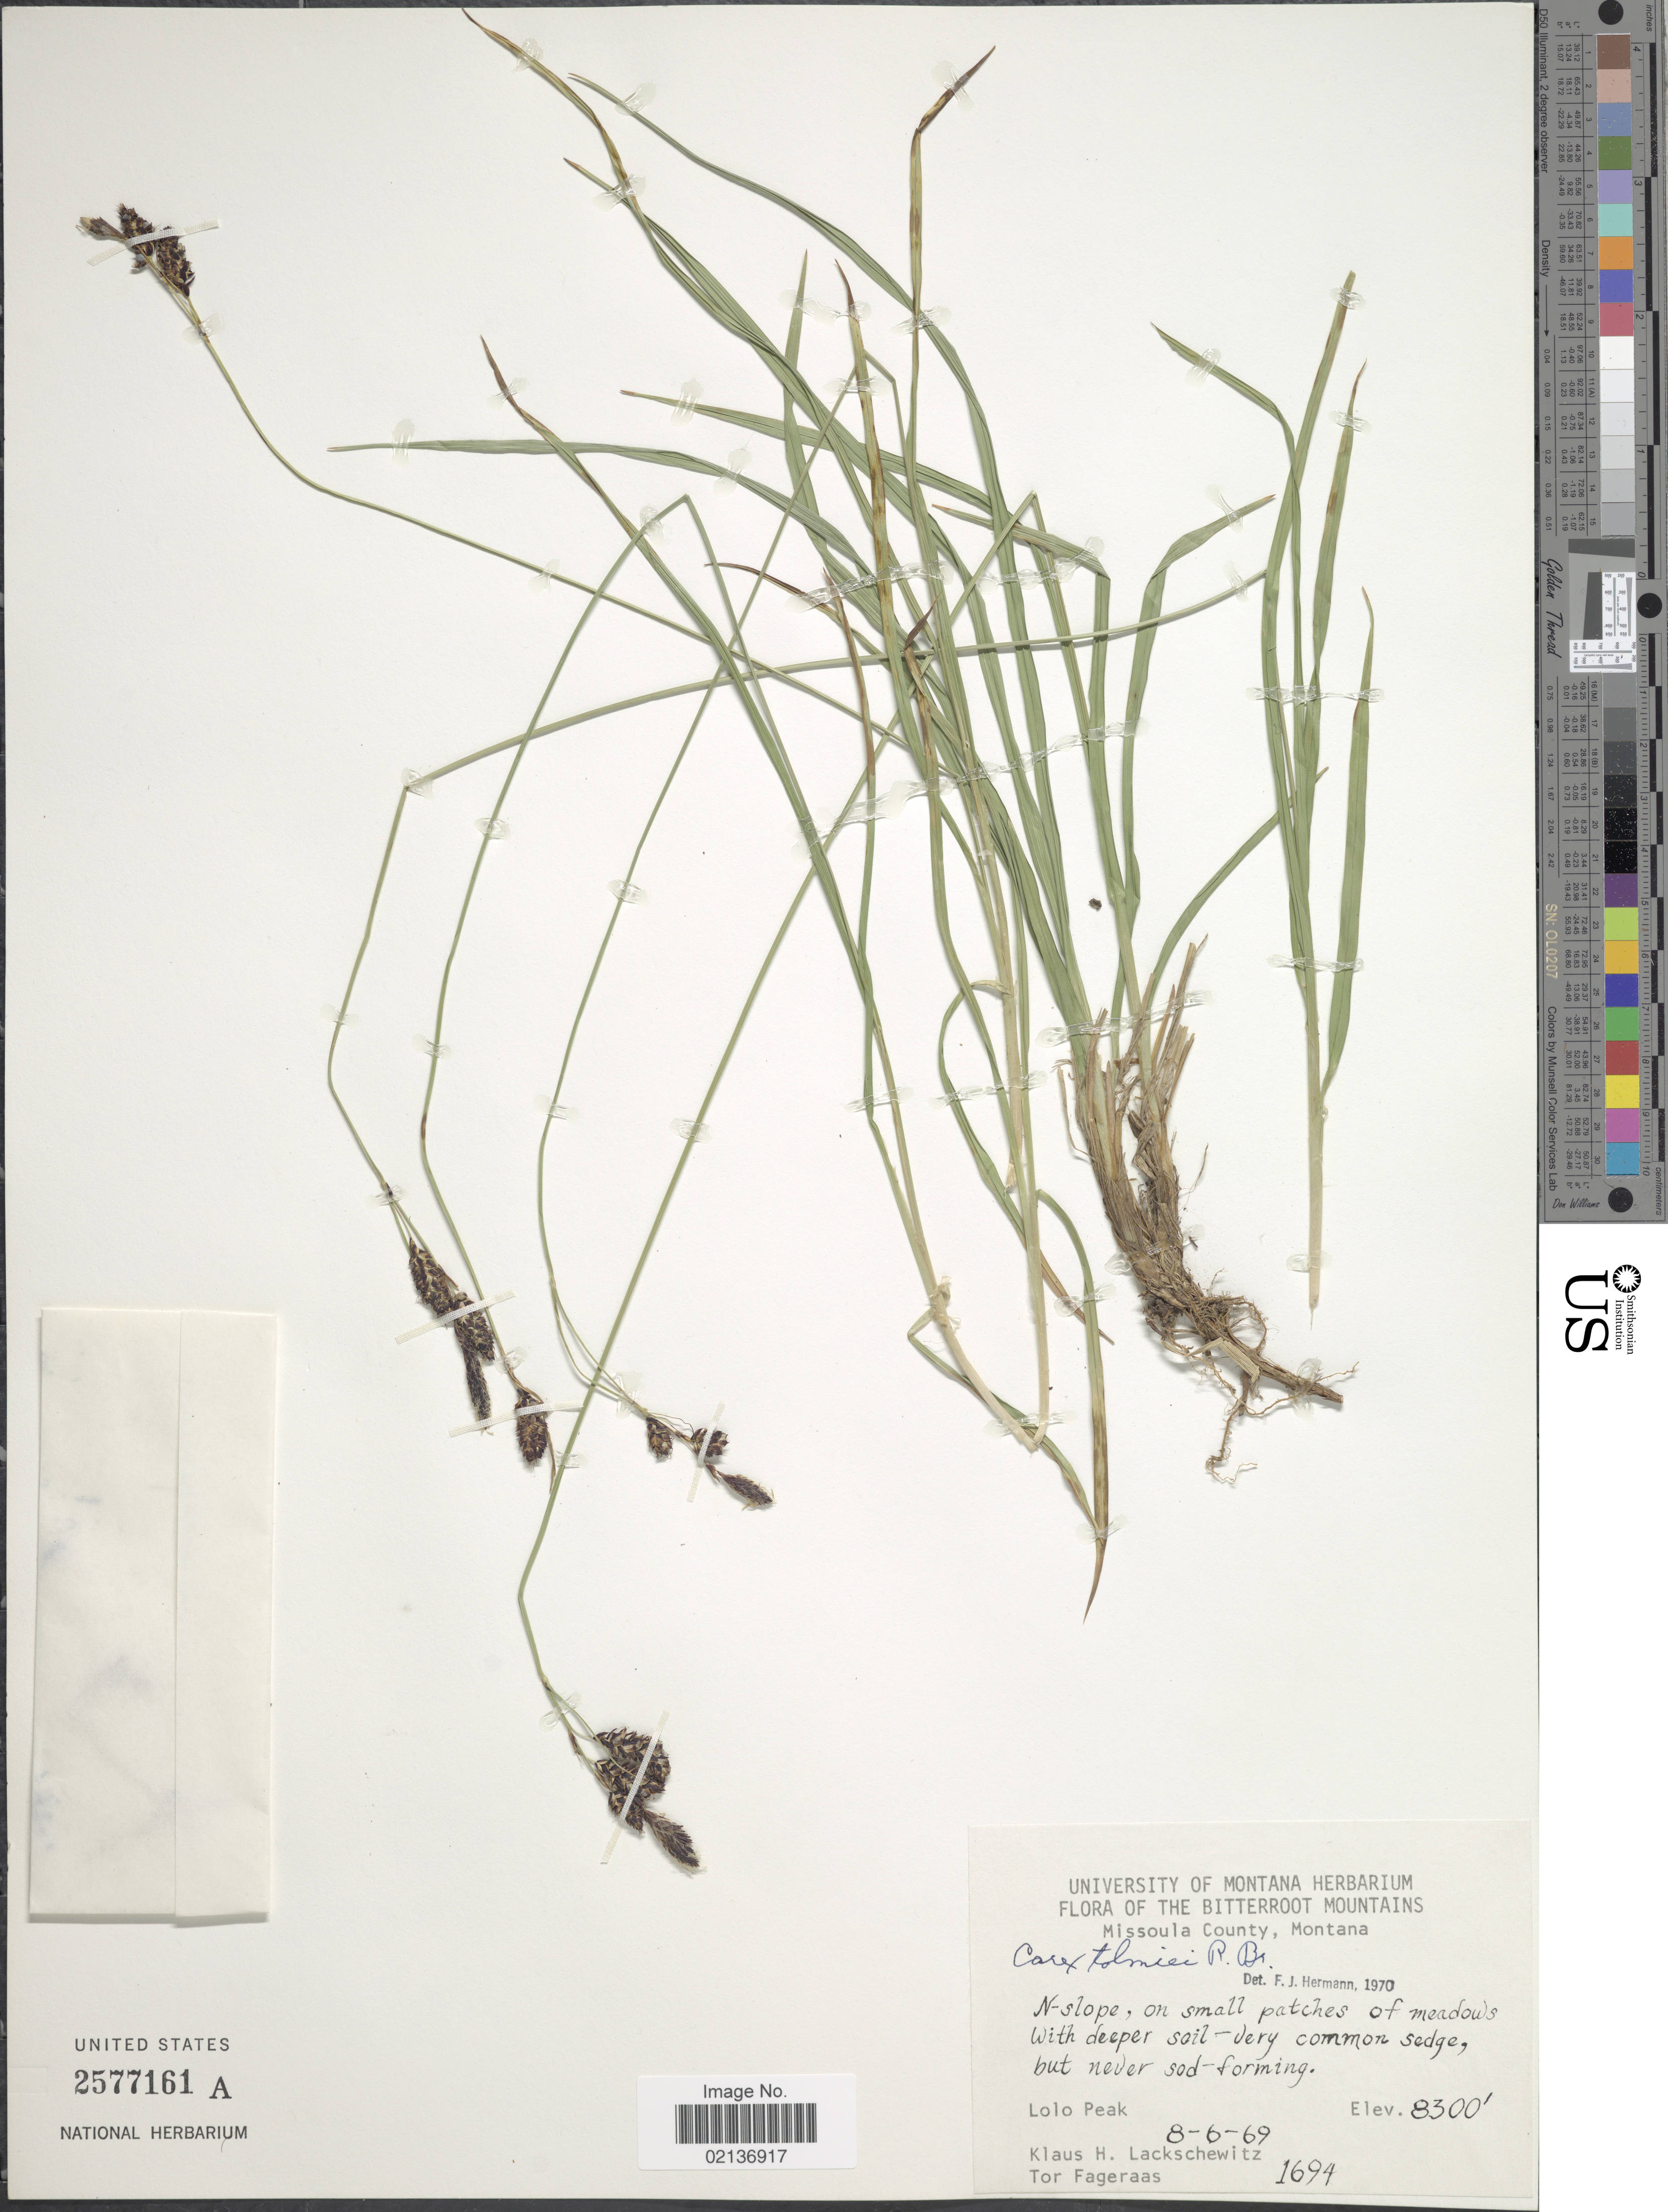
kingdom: Plantae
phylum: Tracheophyta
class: Liliopsida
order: Poales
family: Cyperaceae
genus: Carex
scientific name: Carex spectabilis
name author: Dewey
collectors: K. Lackschewitz & T. Fageraas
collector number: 1694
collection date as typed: Transcribed d/m/y: 6/8/69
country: United States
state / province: Montana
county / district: Missoula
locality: Bitterroot Mountains, N-slope, Lolo Peak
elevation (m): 2530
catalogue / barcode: US 2577161A